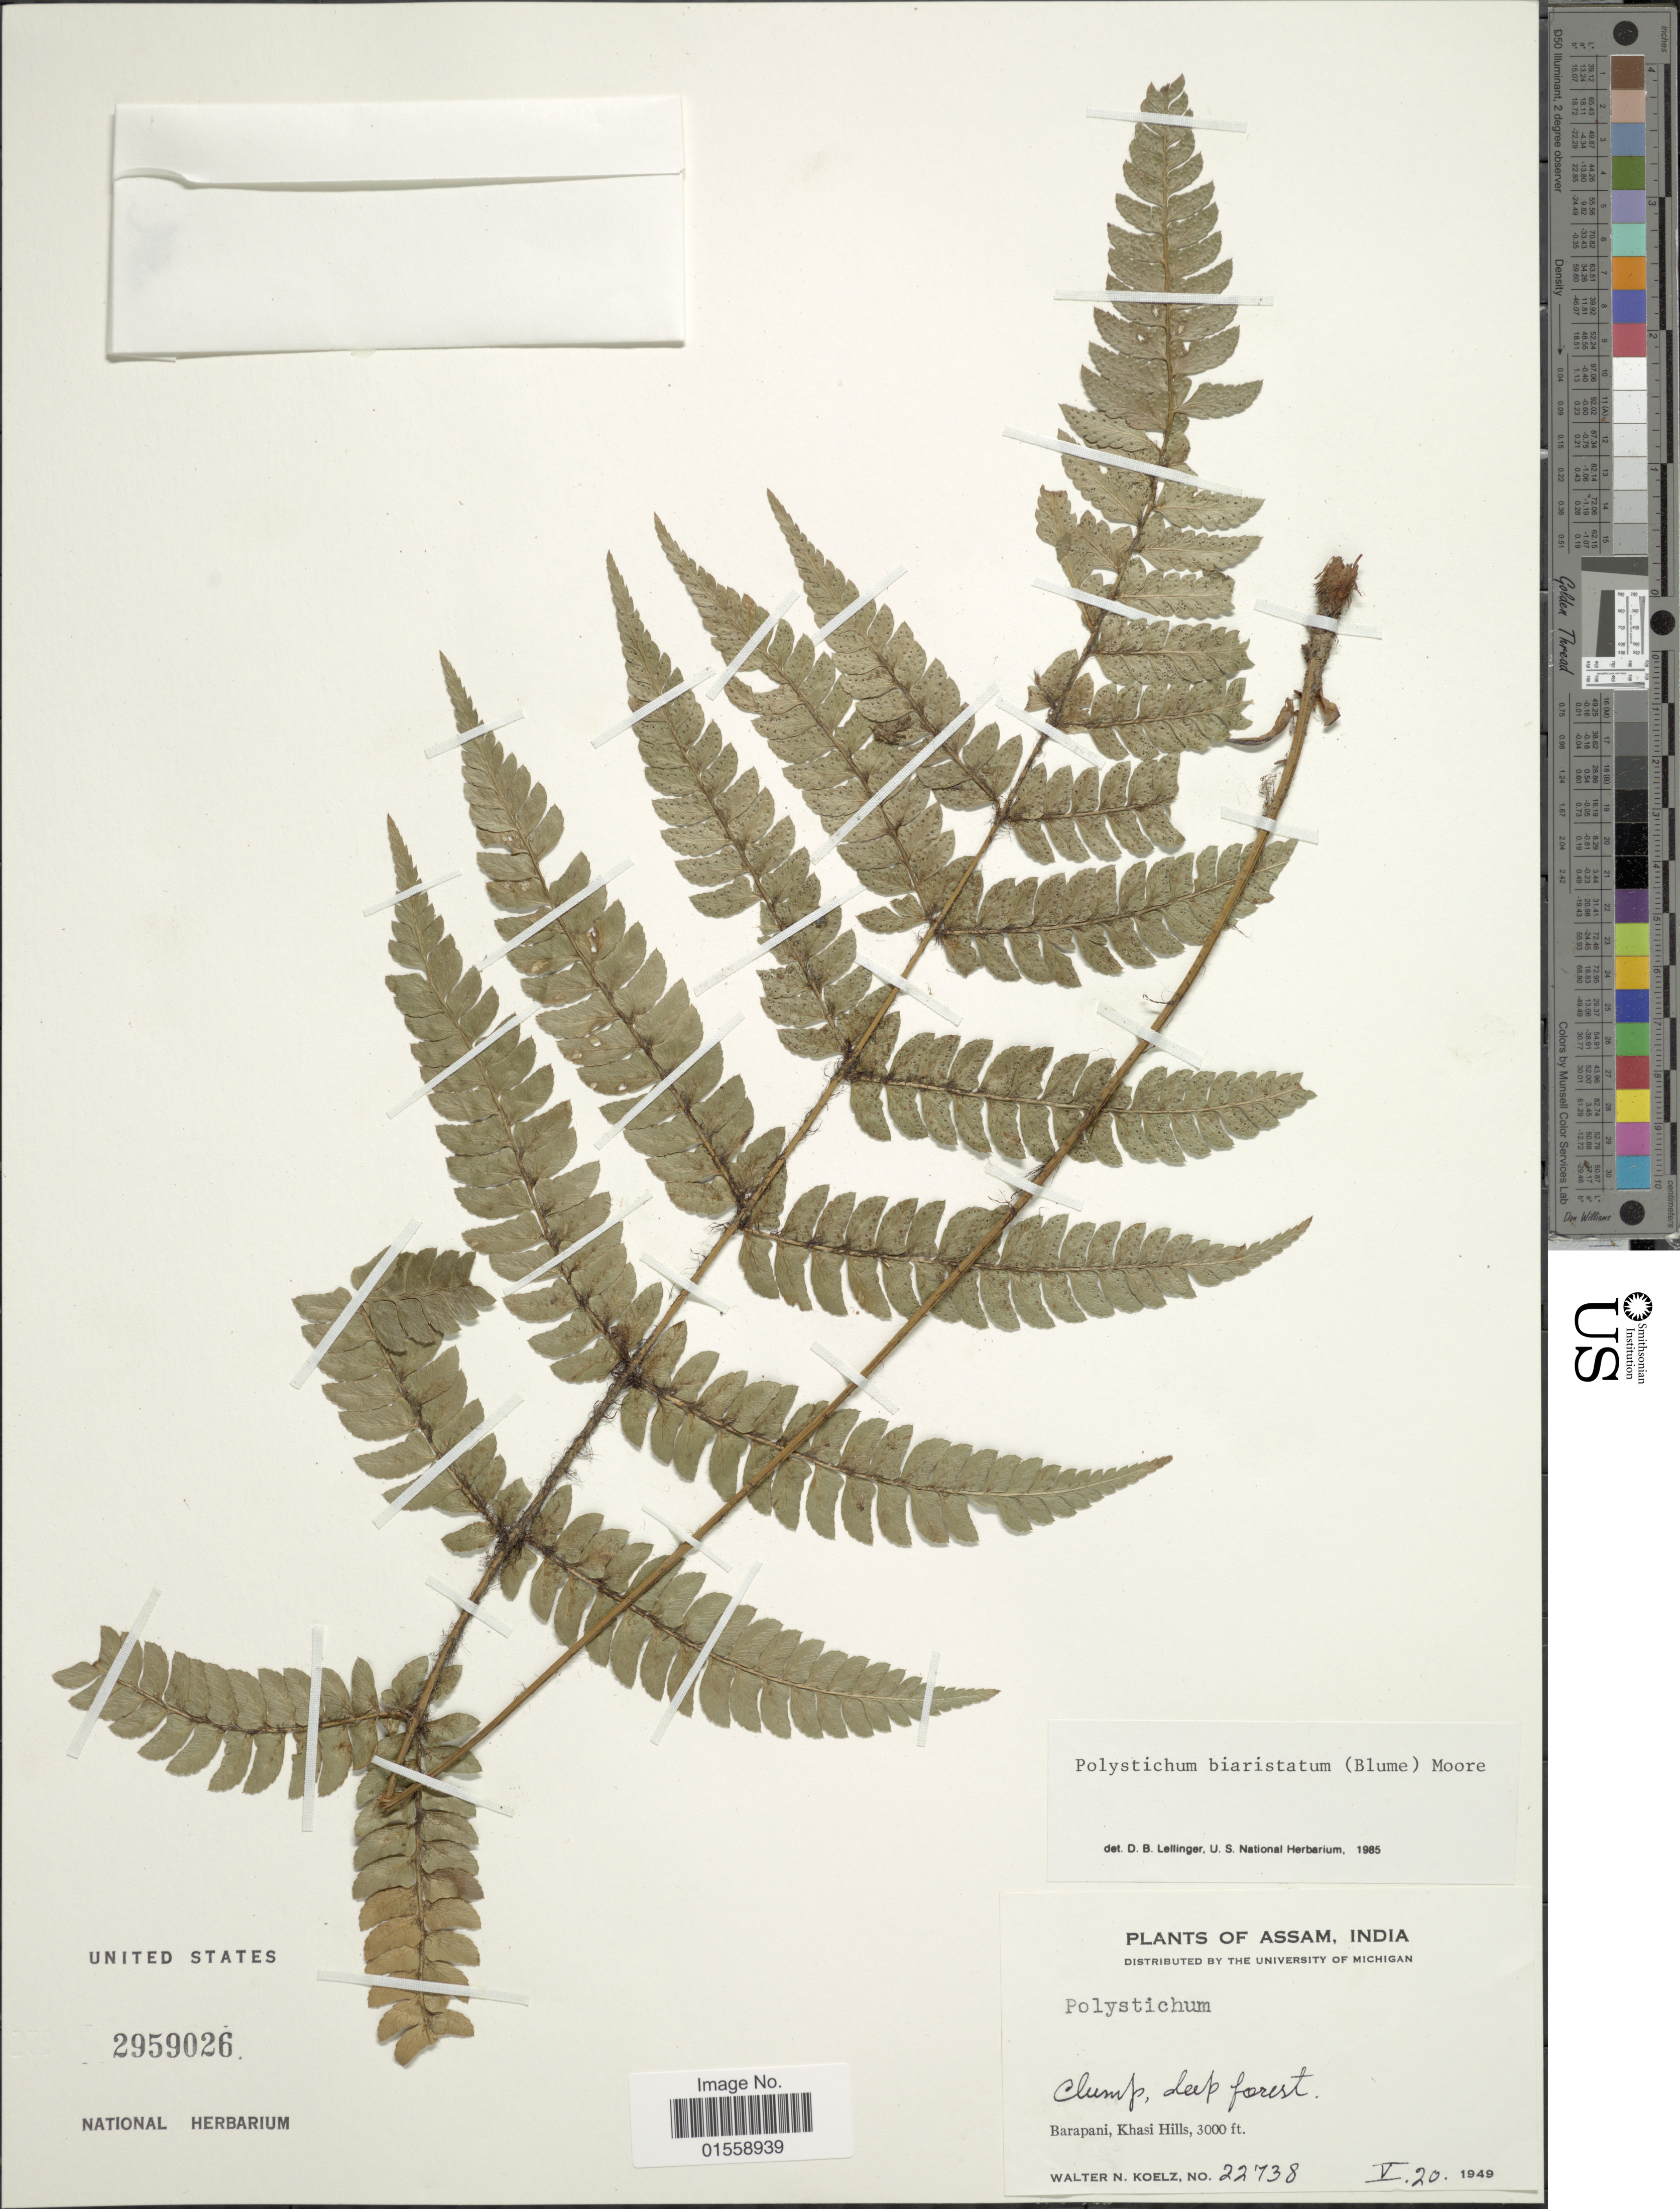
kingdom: Plantae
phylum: Tracheophyta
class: Polypodiopsida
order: Polypodiales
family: Dryopteridaceae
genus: Polystichum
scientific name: Polystichum biaristatum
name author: (Blume) T. Moore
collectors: W. N. Koelz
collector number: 22738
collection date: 1949-05-20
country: India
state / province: Meghalaya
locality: Barapani, Khasi Hills.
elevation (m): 914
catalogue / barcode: US 2959026